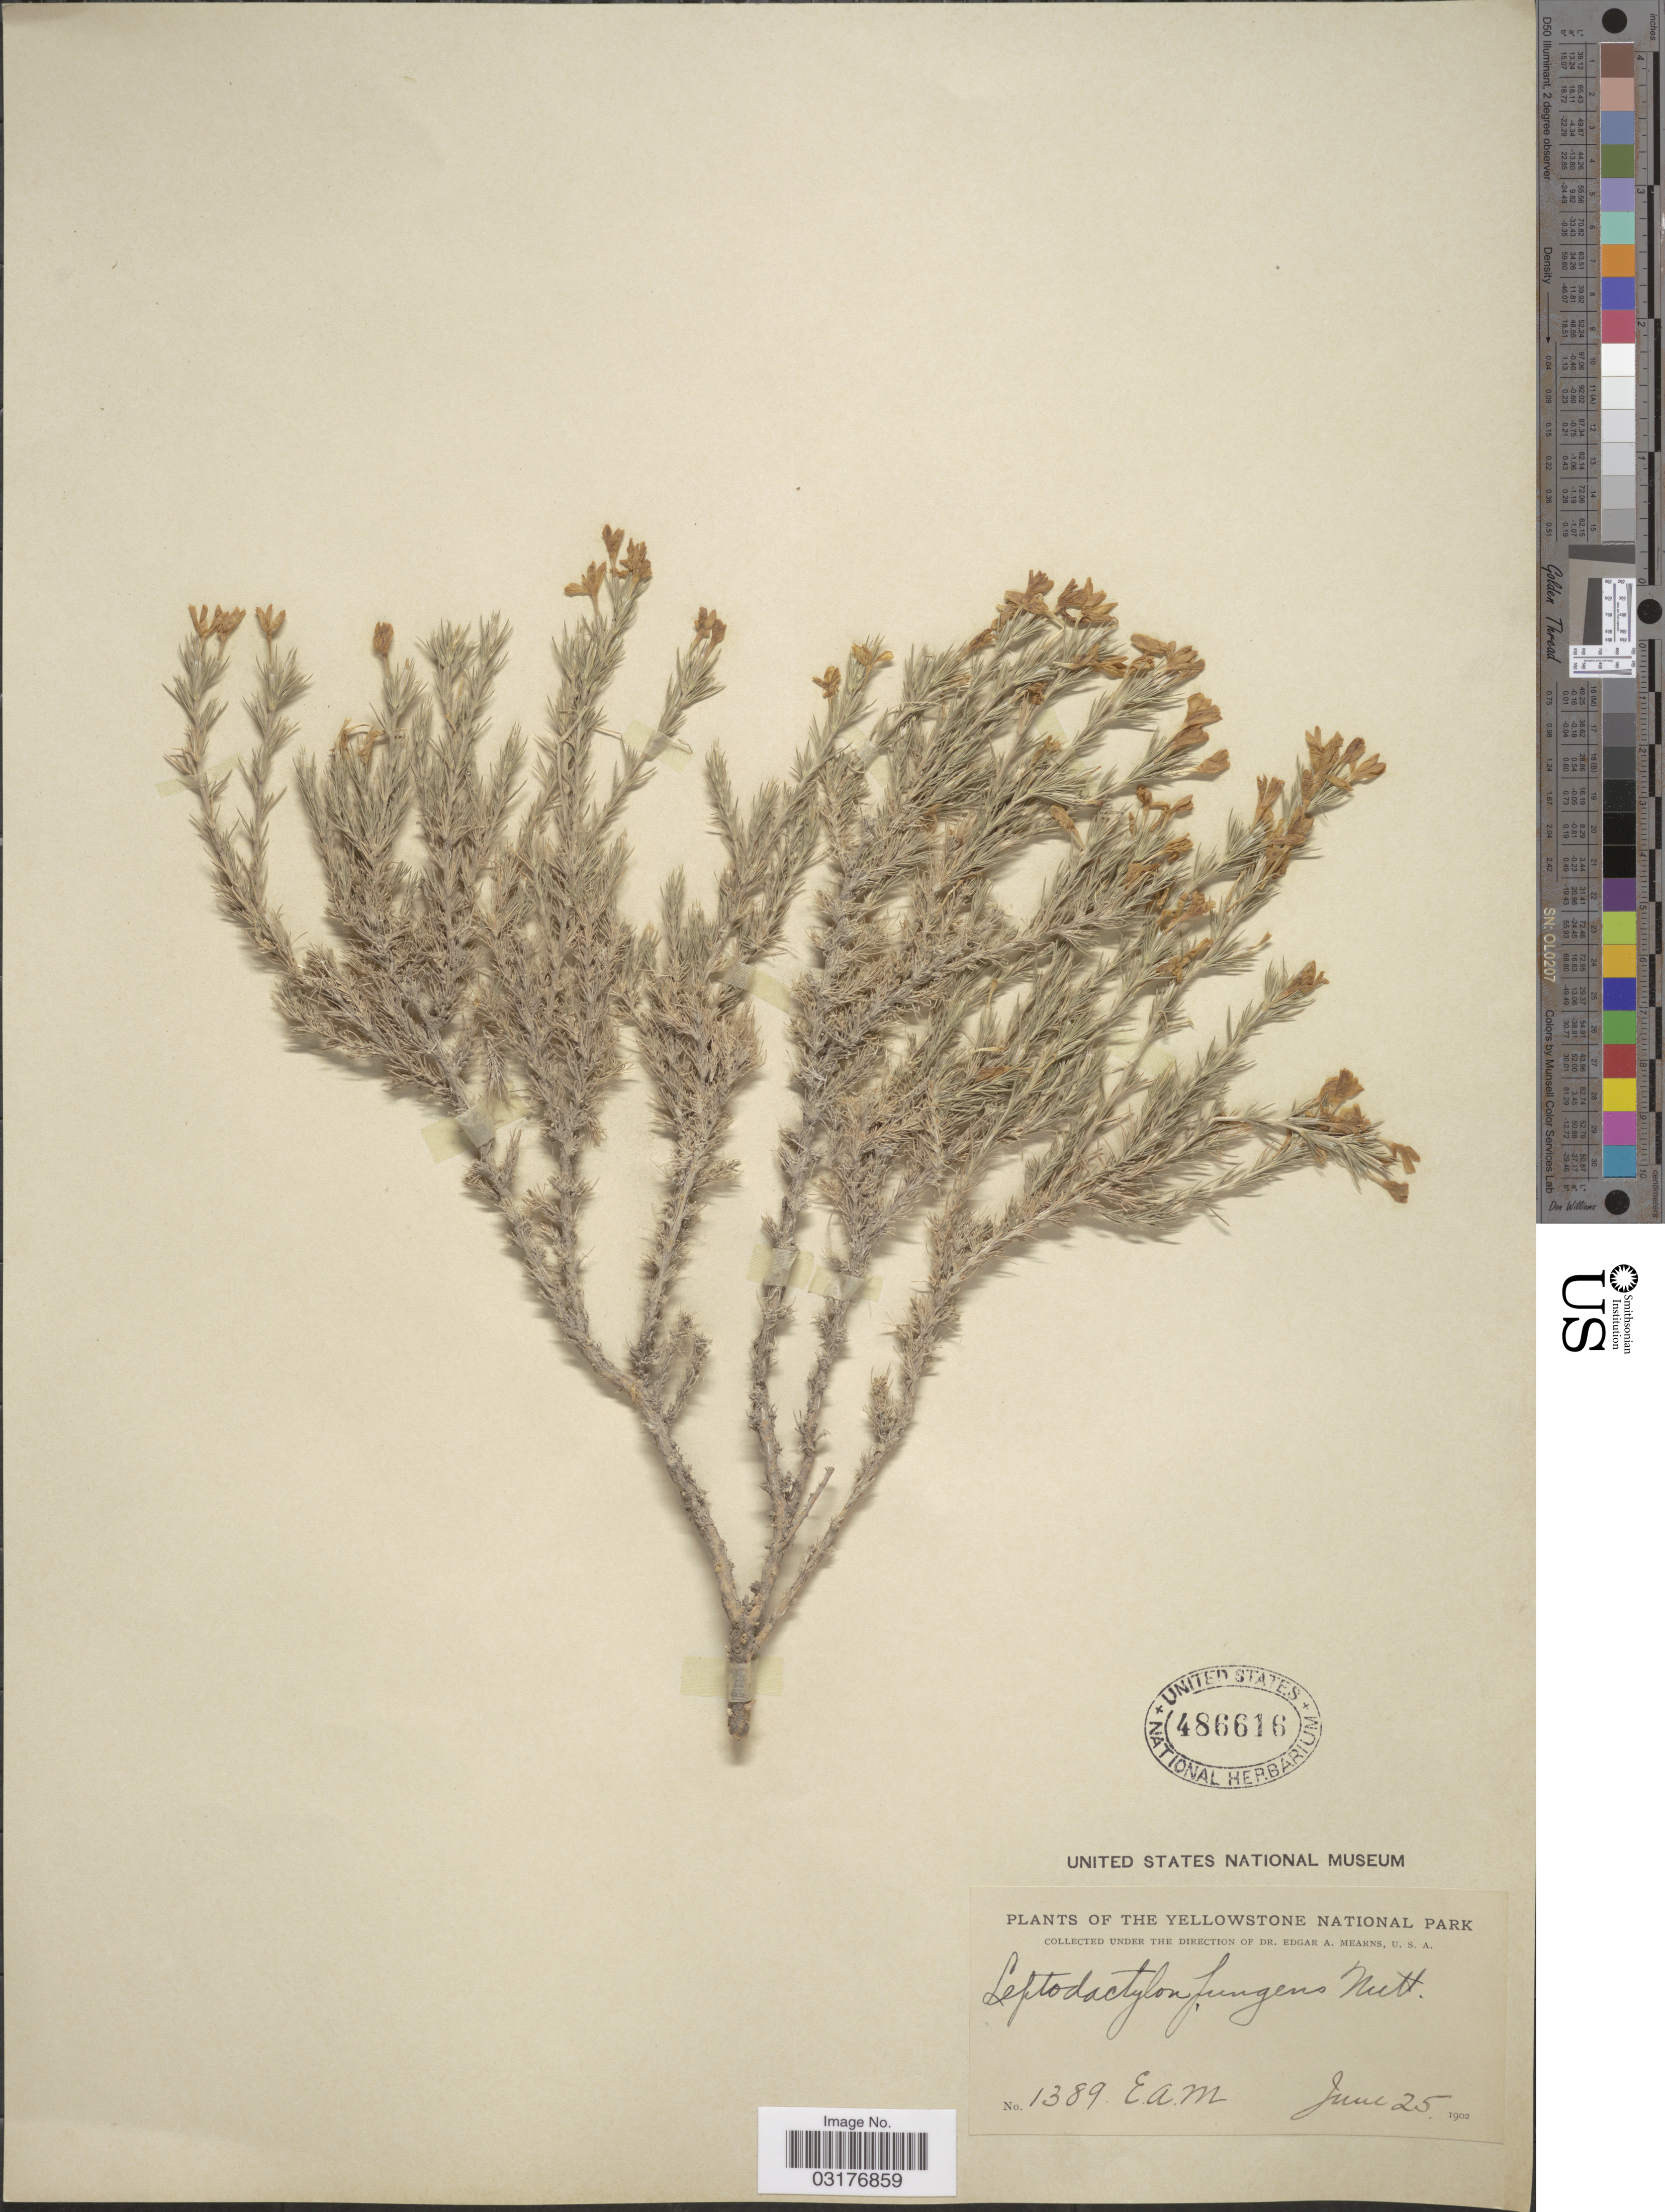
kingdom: Plantae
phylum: Tracheophyta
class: Magnoliopsida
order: Ericales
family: Polemoniaceae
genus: Linanthus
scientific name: Linanthus pungens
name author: (Torr.) J.M. Porter & L.A. Johnson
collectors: E. A. Mearns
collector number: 1389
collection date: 1902-06-25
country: United States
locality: The Yellowstone National Park.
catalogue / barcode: US 486616